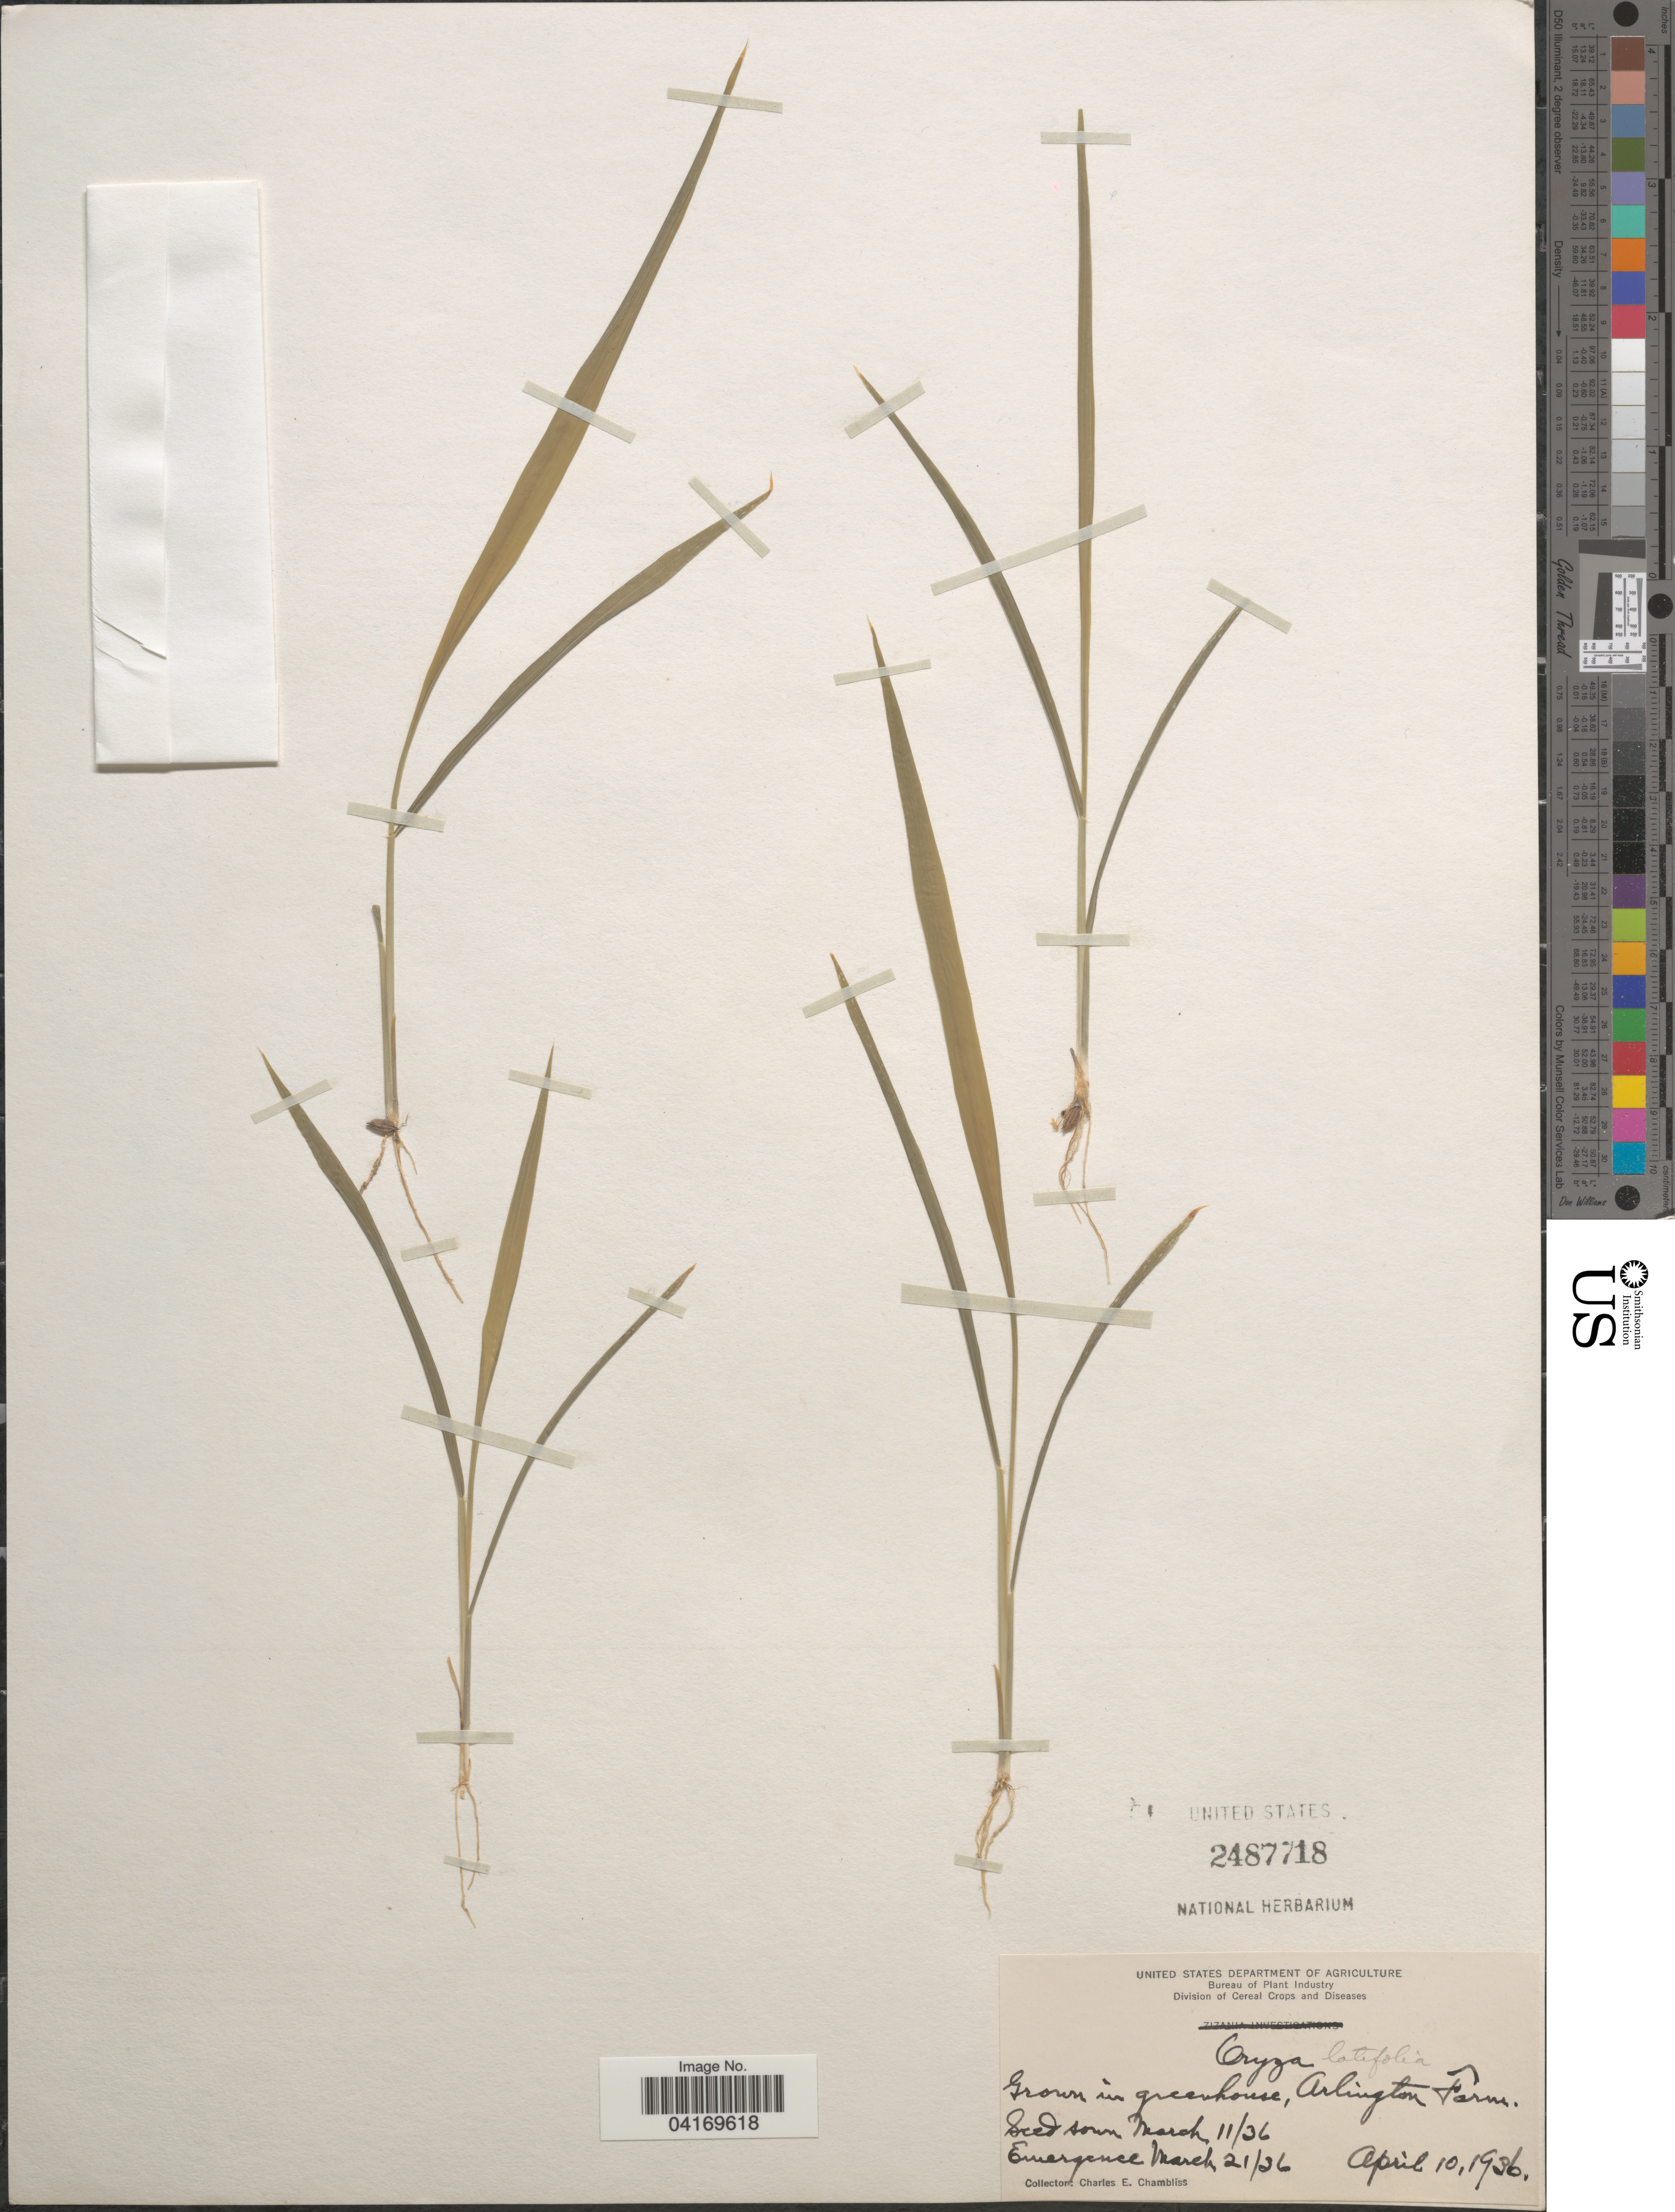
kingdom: Plantae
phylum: Tracheophyta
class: Liliopsida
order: Poales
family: Poaceae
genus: Oryza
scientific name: Oryza latifolia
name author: Desv.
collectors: C. Chambliss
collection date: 1936-04-10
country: United States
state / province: Virginia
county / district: Arlington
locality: In greenhouse, Arlington Farm.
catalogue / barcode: US 2487718